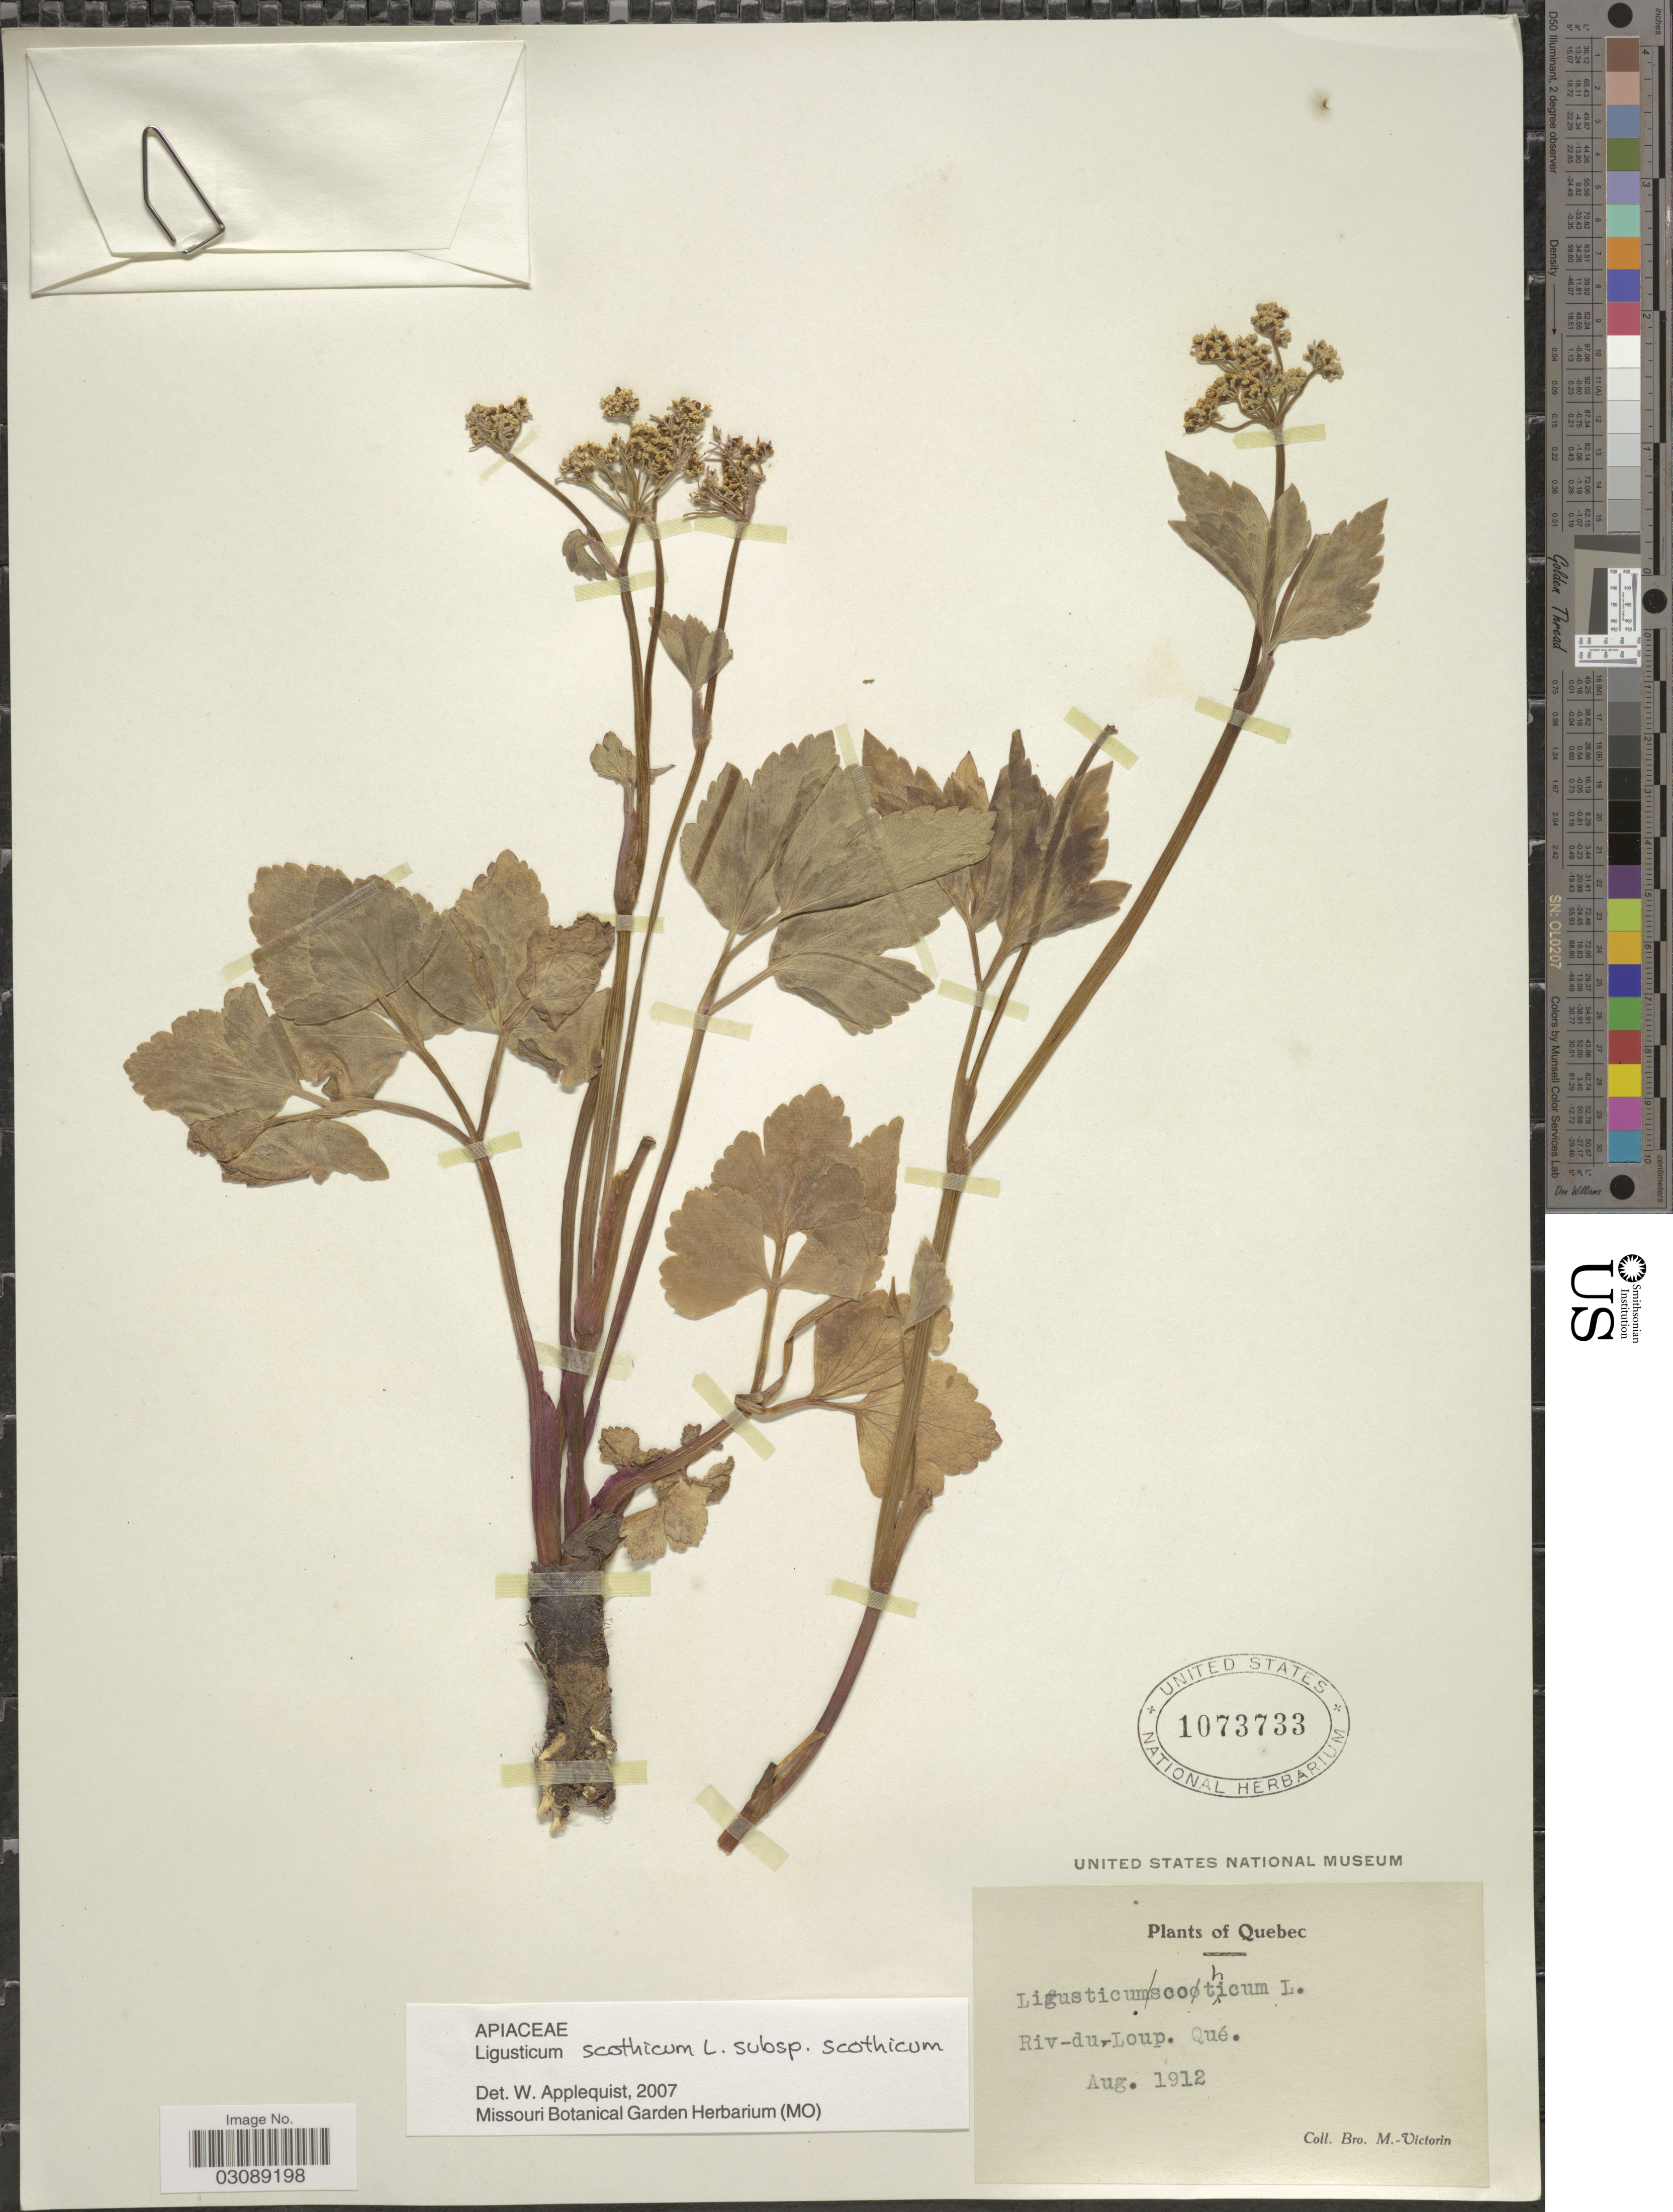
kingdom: Plantae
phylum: Tracheophyta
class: Magnoliopsida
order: Apiales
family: Apiaceae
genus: Ligusticum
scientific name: Ligusticum scoticum subsp. scoticum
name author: L.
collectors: Fr. Marie-Victorin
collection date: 1912-08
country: Canada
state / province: Quebec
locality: Riv-du-Loup. Qué.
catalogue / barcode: US 1073733